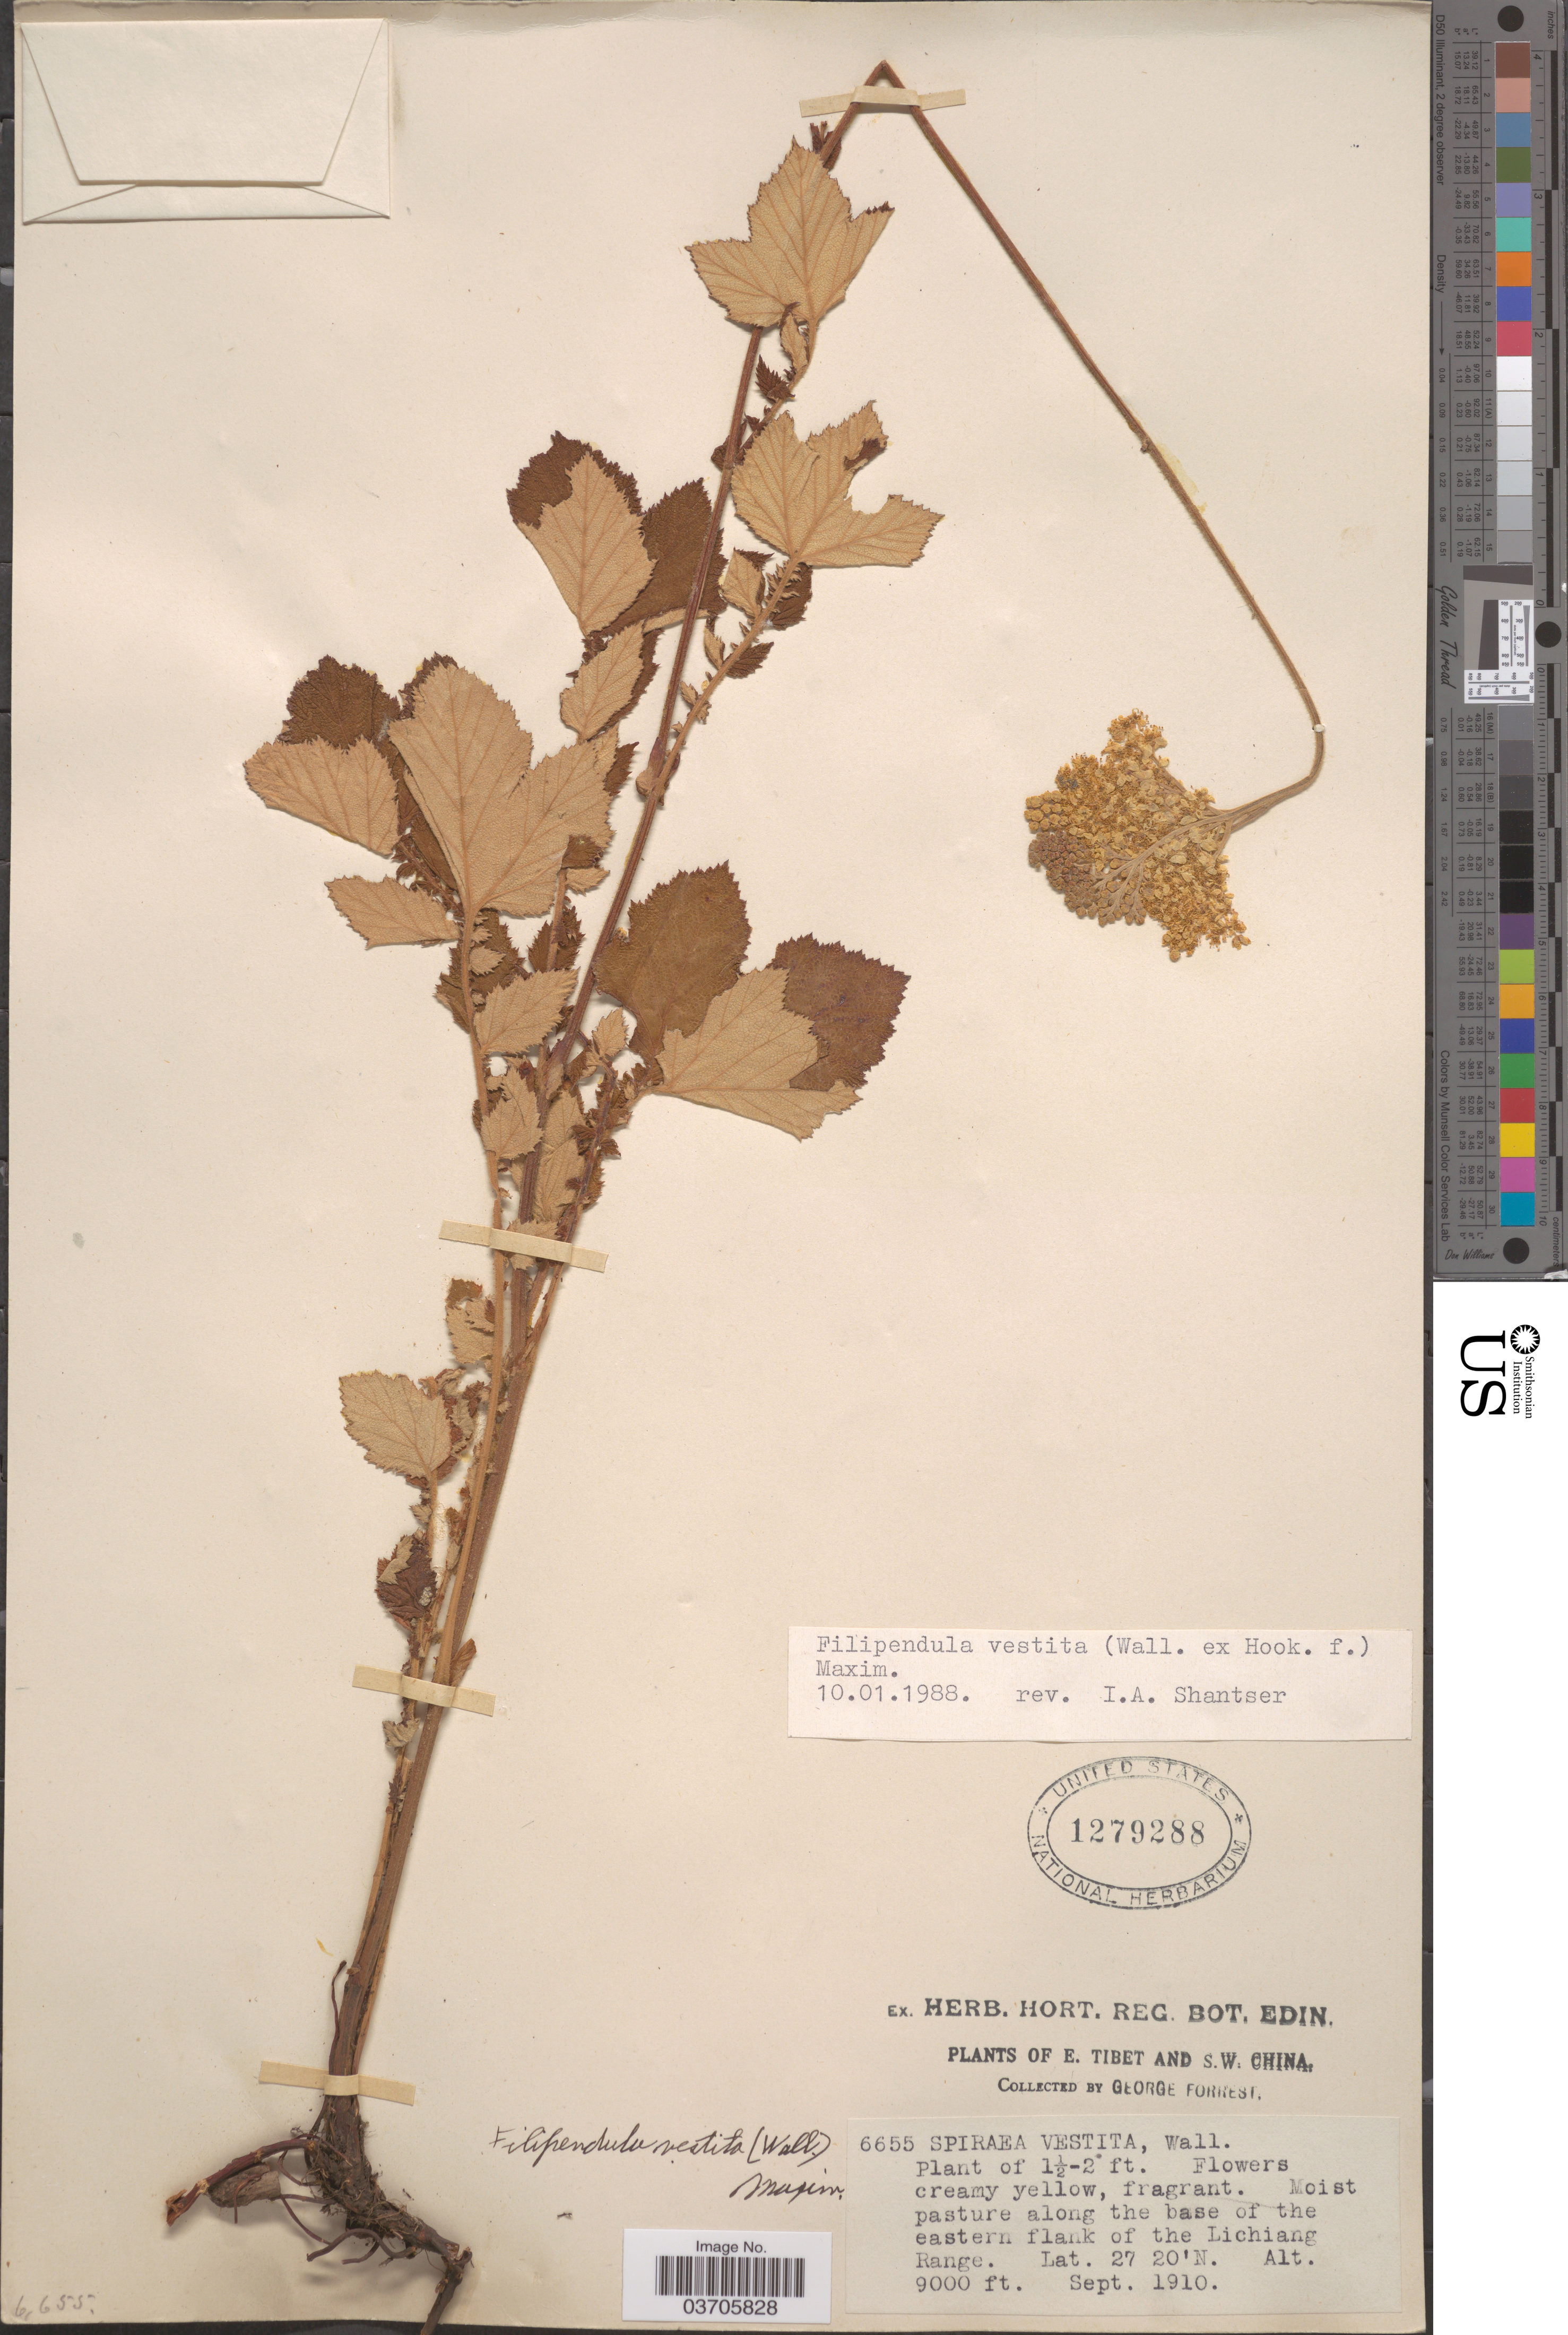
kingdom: Plantae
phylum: Tracheophyta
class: Magnoliopsida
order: Rosales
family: Rosaceae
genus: Filipendula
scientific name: Filipendula vestita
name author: Maxim.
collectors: G. Forrest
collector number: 6655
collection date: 1910-09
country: China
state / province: Xizang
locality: E. Tibet and S.W. China. Along the base of the eastern flank of the Lichiang Range.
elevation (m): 2743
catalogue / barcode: US 1279288